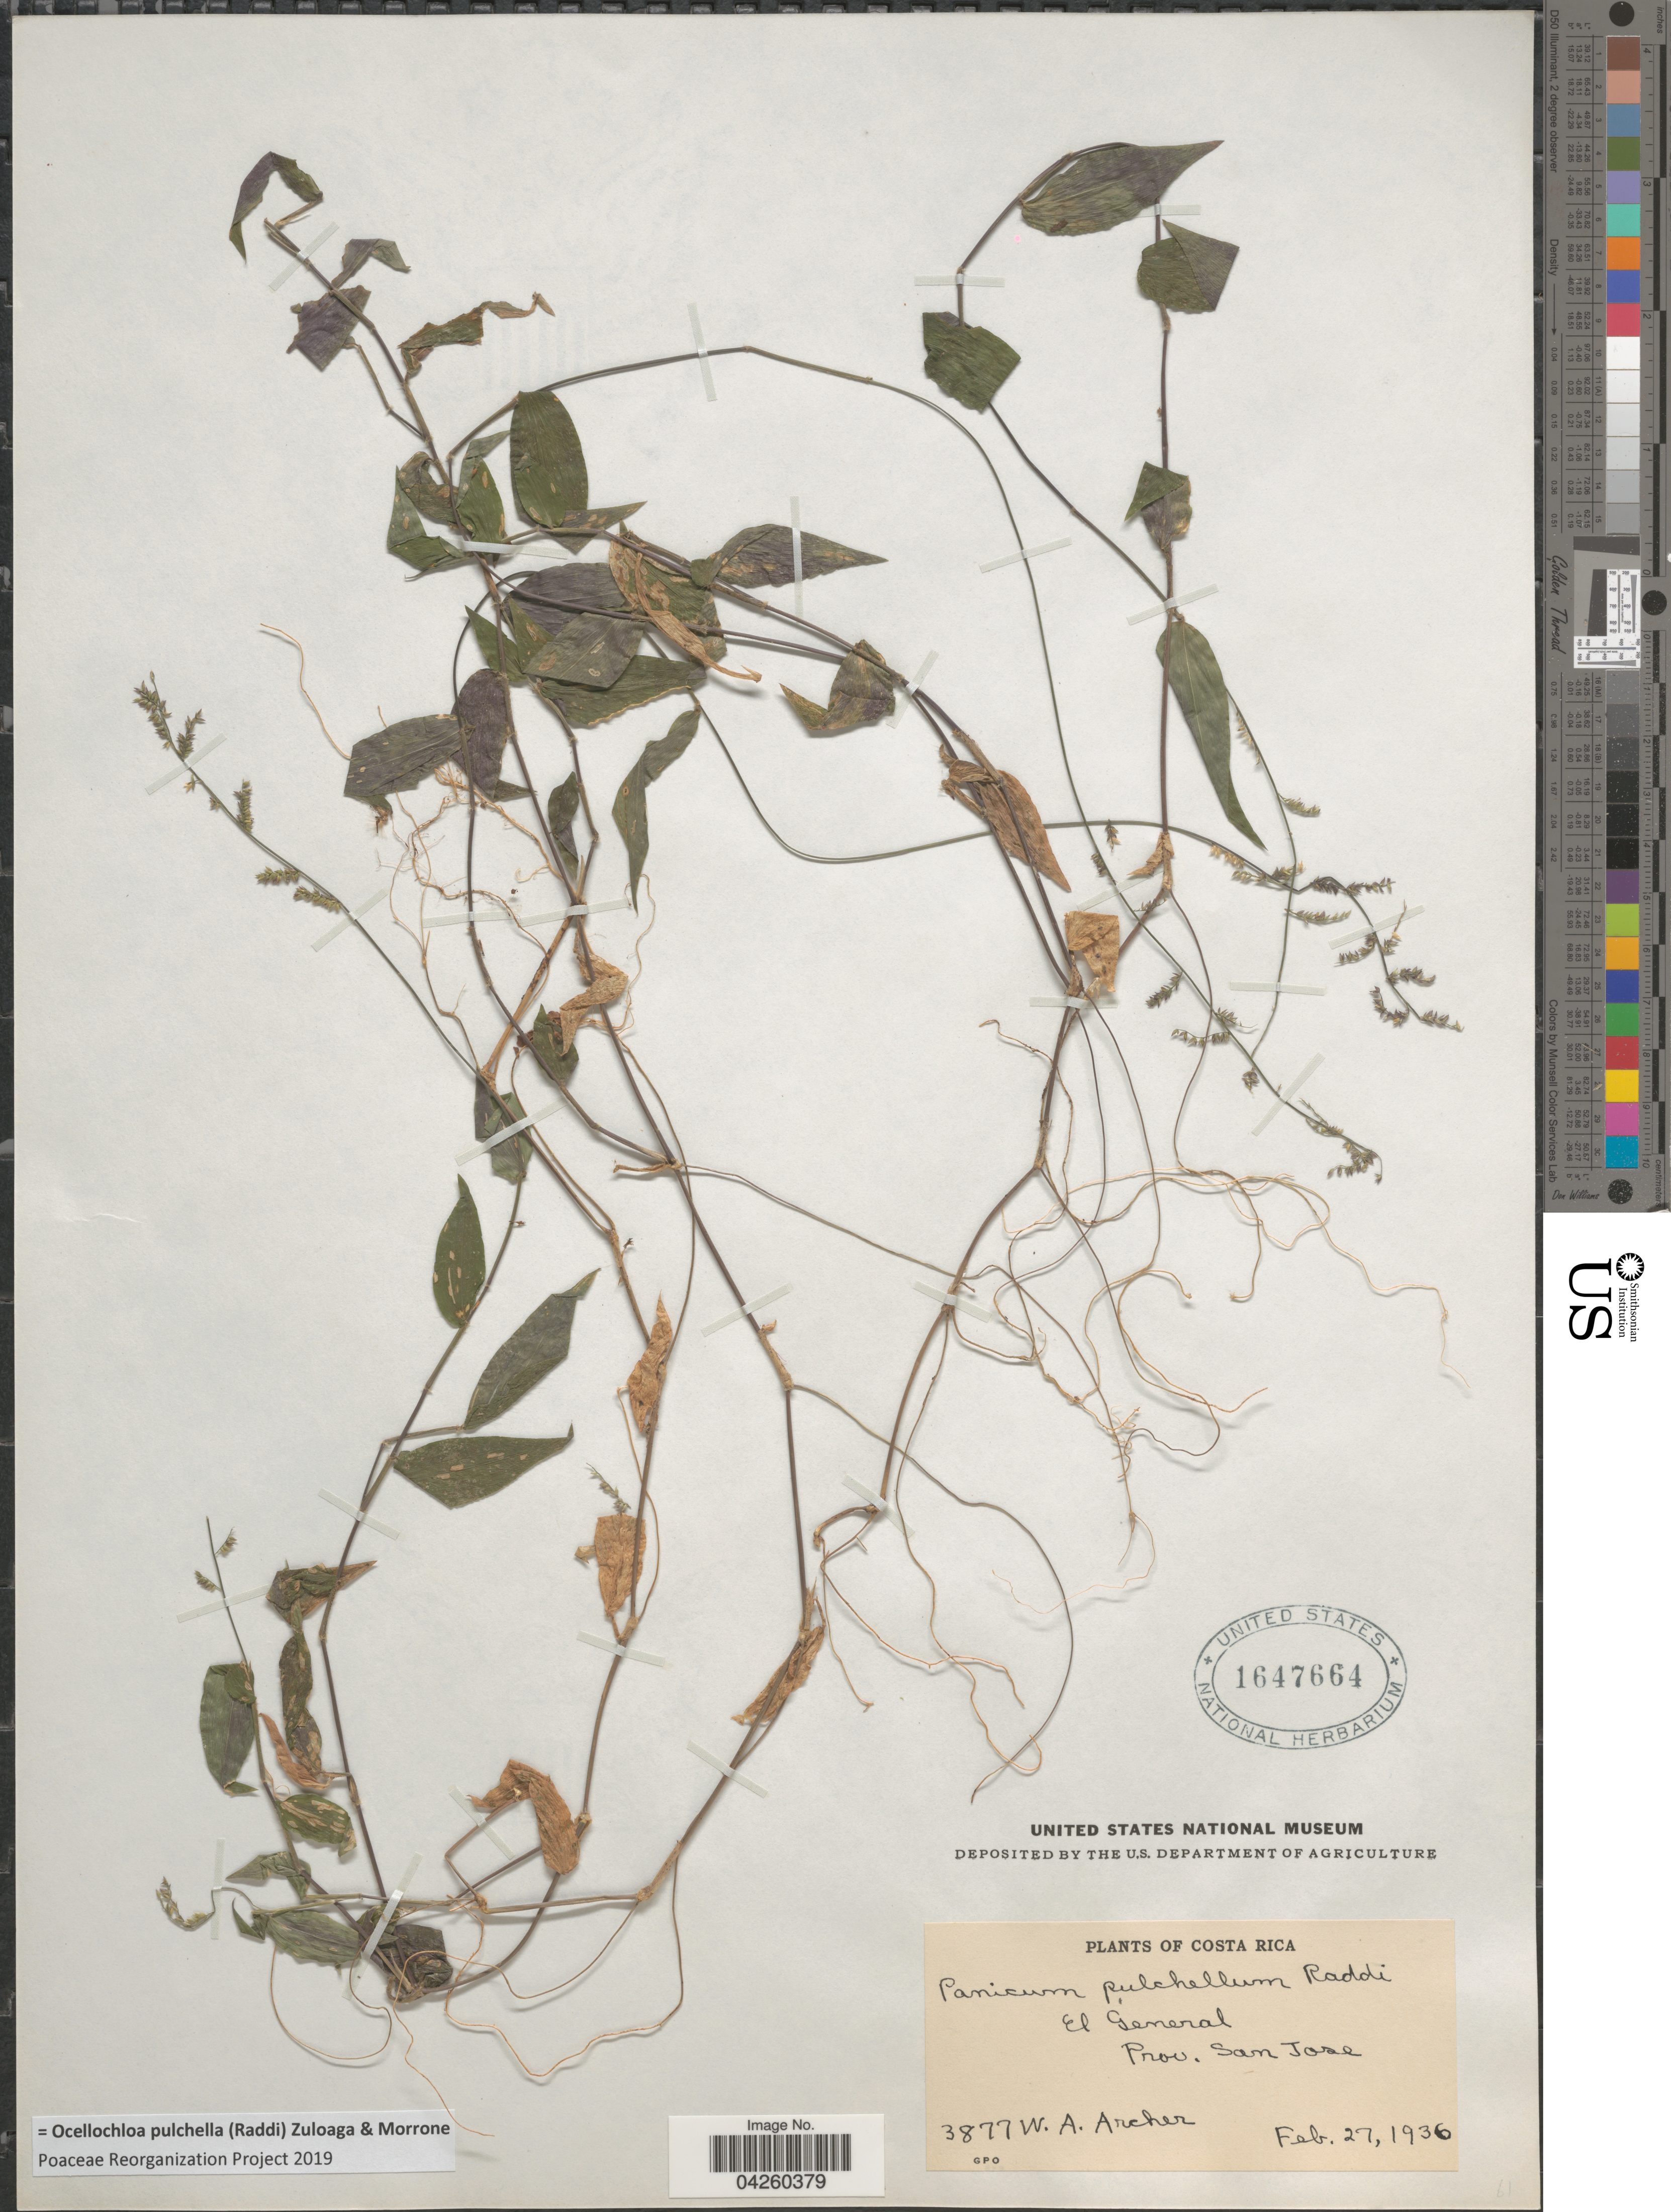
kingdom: Plantae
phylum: Tracheophyta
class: Liliopsida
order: Poales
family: Poaceae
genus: Ocellochloa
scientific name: Ocellochloa pulchella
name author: (Raddi) Zuloaga & Morrone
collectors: W. Archer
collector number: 3877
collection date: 1936-02-27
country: Costa Rica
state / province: San José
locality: El General. Prov. San Jose.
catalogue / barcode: US 1647664